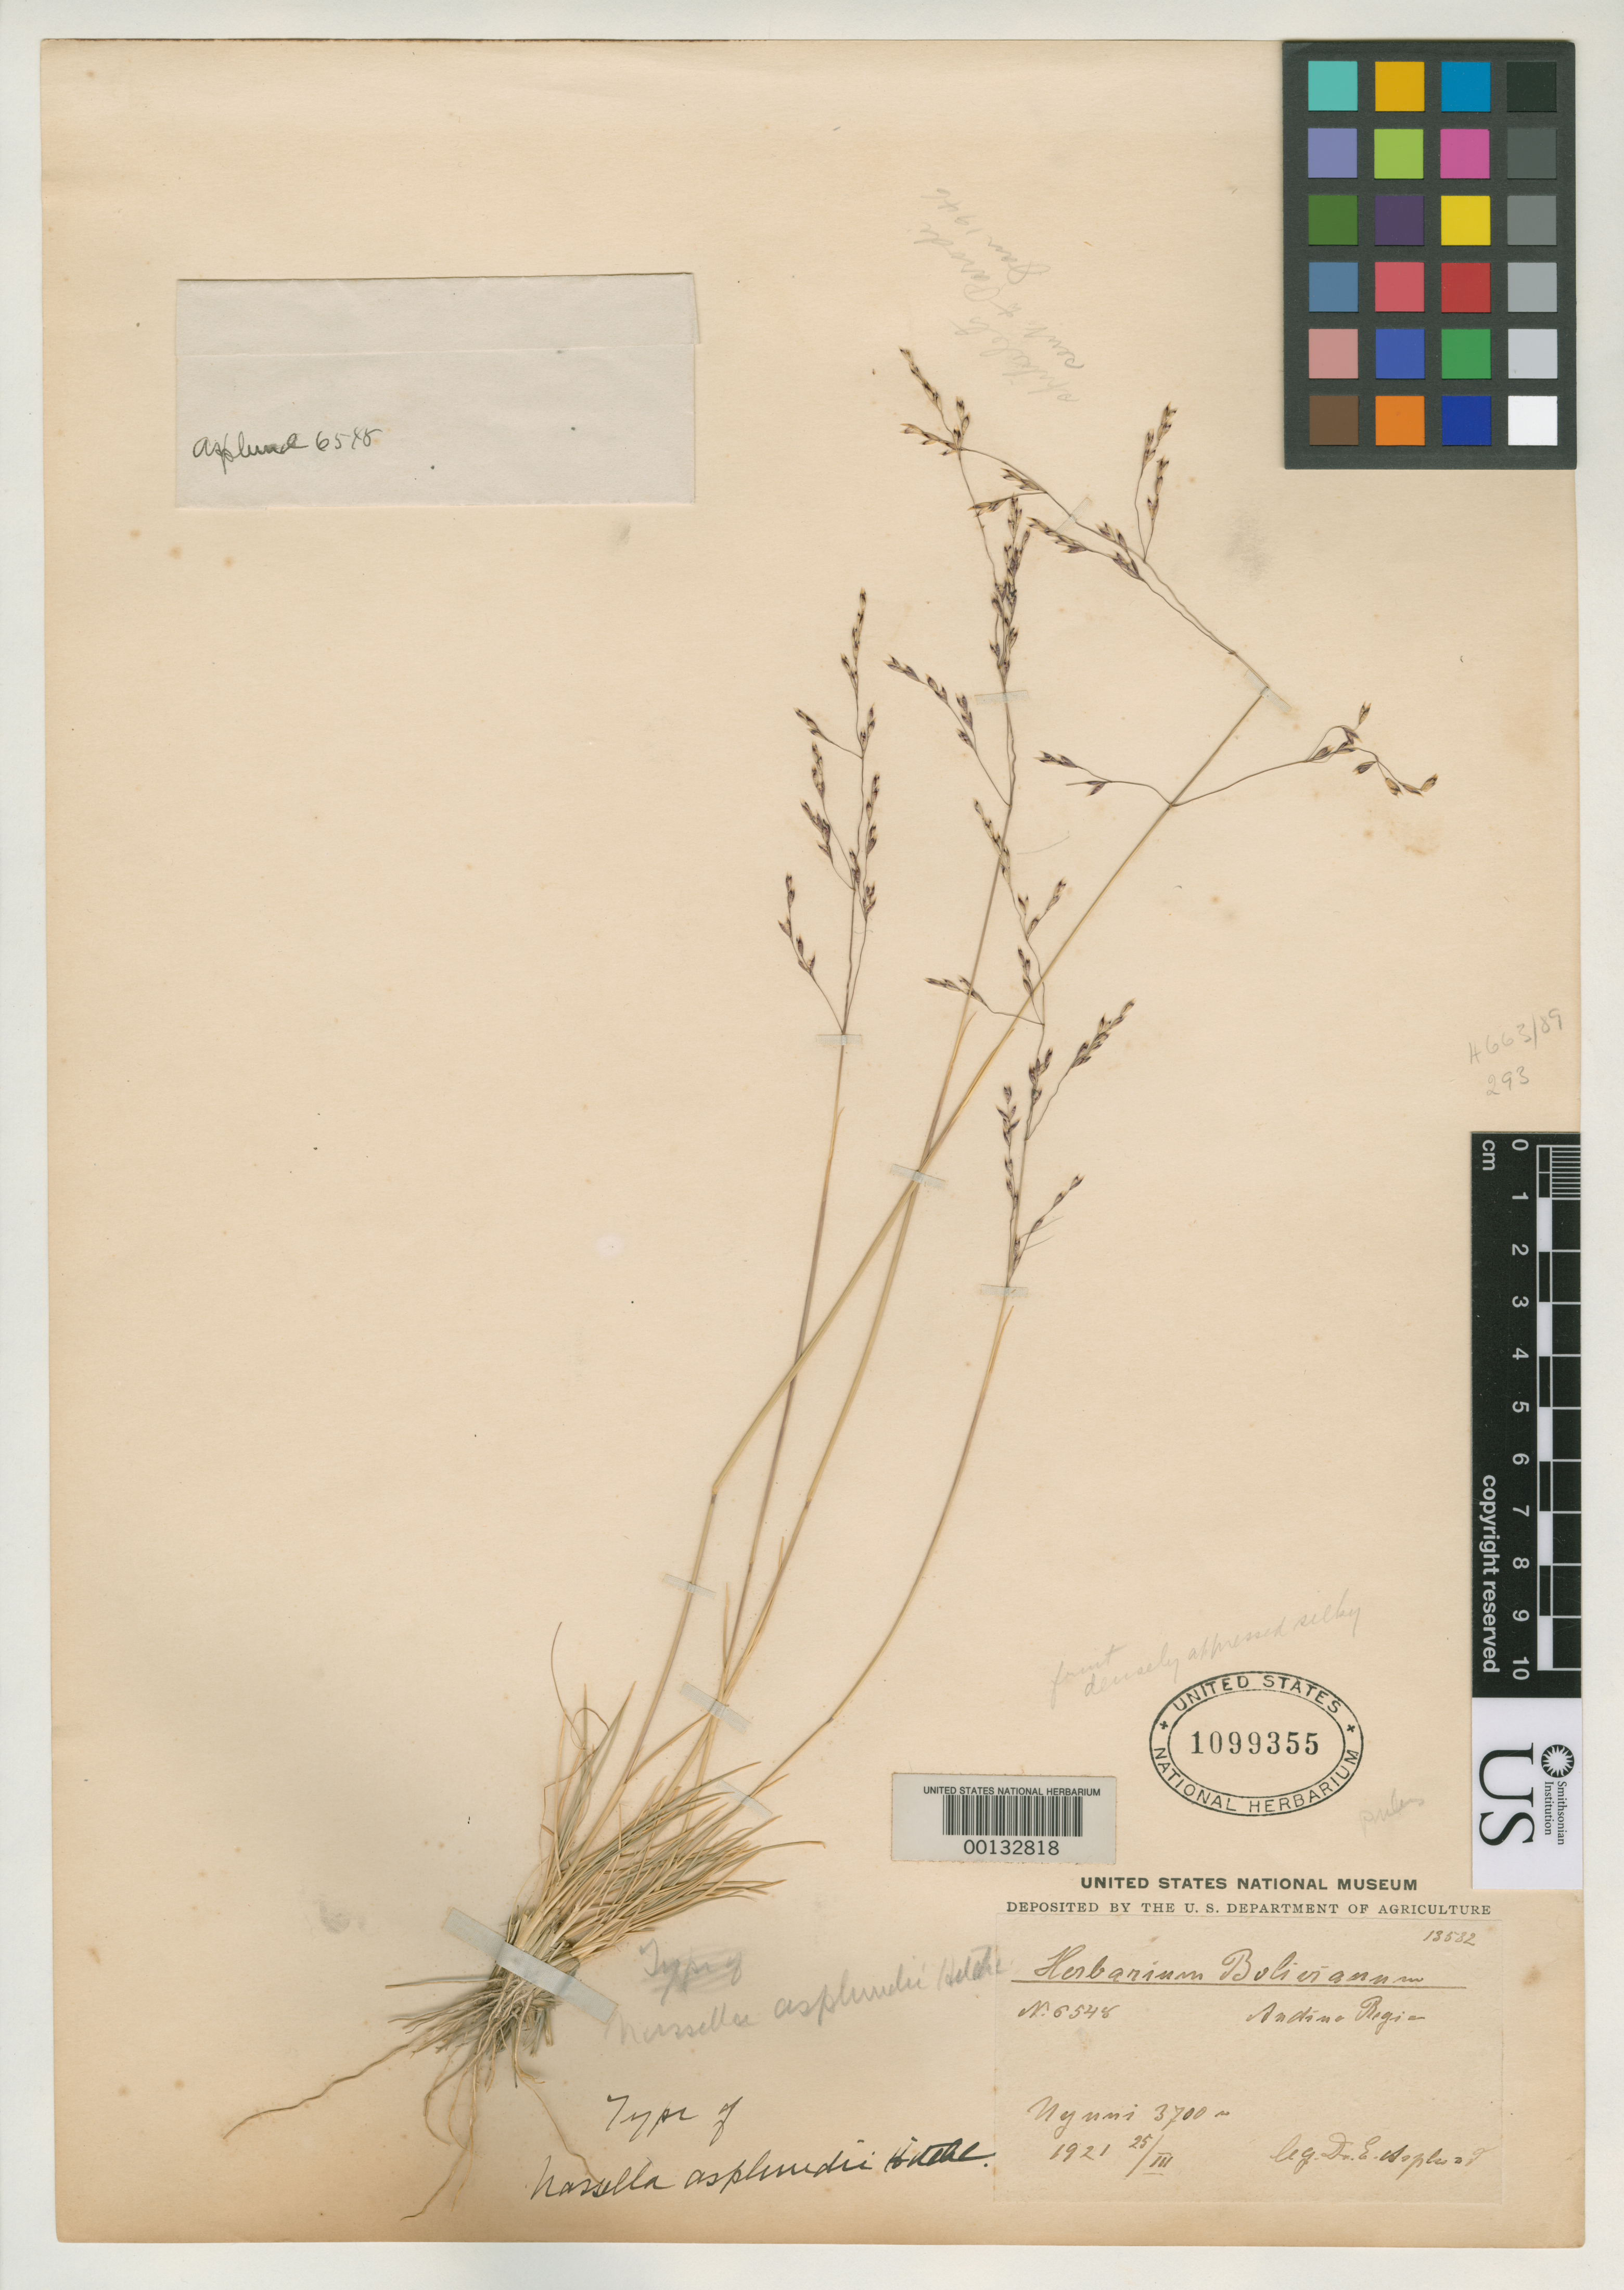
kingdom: Plantae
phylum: Tracheophyta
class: Liliopsida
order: Poales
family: Poaceae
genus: Nassella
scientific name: Nassella asplundii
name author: Hitchc.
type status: Holotype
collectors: E. Asplund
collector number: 6548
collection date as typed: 25 Mar 1921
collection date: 1921-03-25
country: Bolivia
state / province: Potosí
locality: Uyuni.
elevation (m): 3700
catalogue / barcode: US 1099355